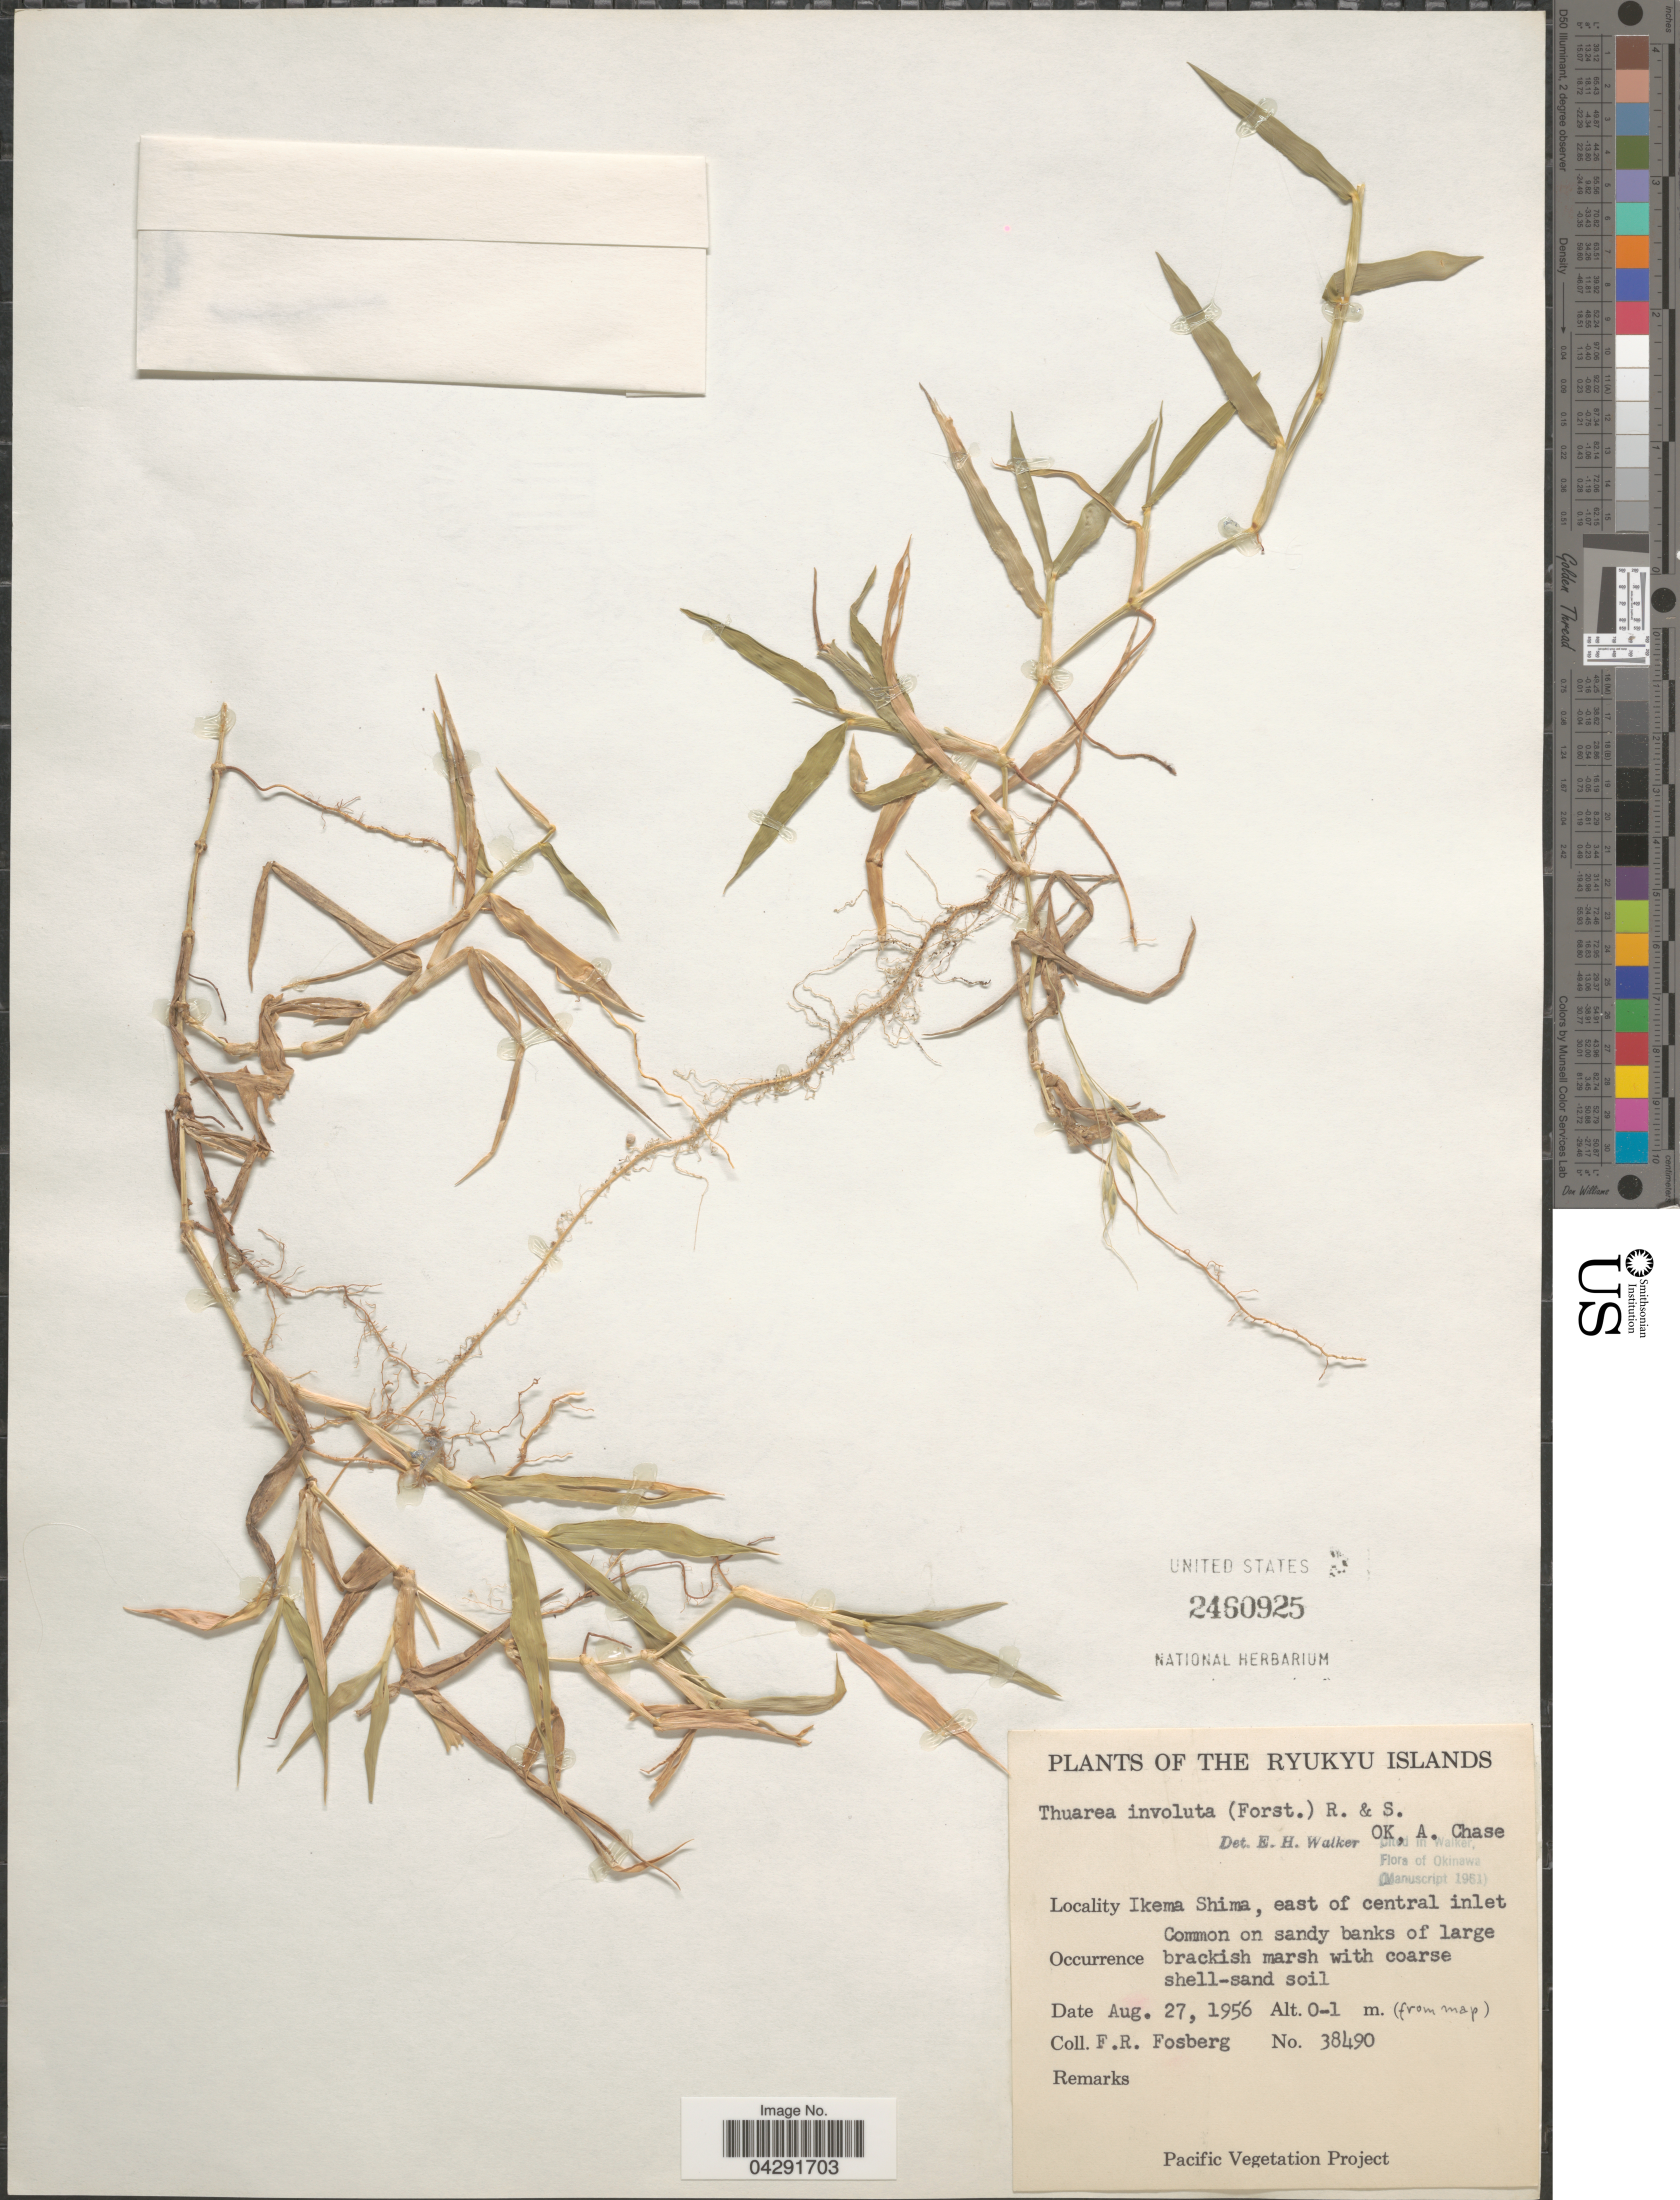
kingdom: Plantae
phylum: Tracheophyta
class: Liliopsida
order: Poales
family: Poaceae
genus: Thuarea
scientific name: Thuarea involuta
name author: (G. Forst.) R. Br. ex Sm.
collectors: F. R. Fosberg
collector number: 38490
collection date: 1956-08-27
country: Japan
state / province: Okinawa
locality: Ryukyu Islands. Ikema Shima, east of central inlet. Common on sandy banks of large brackish marsh with coarse shell-sand soil.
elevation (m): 0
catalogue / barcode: US 2460925